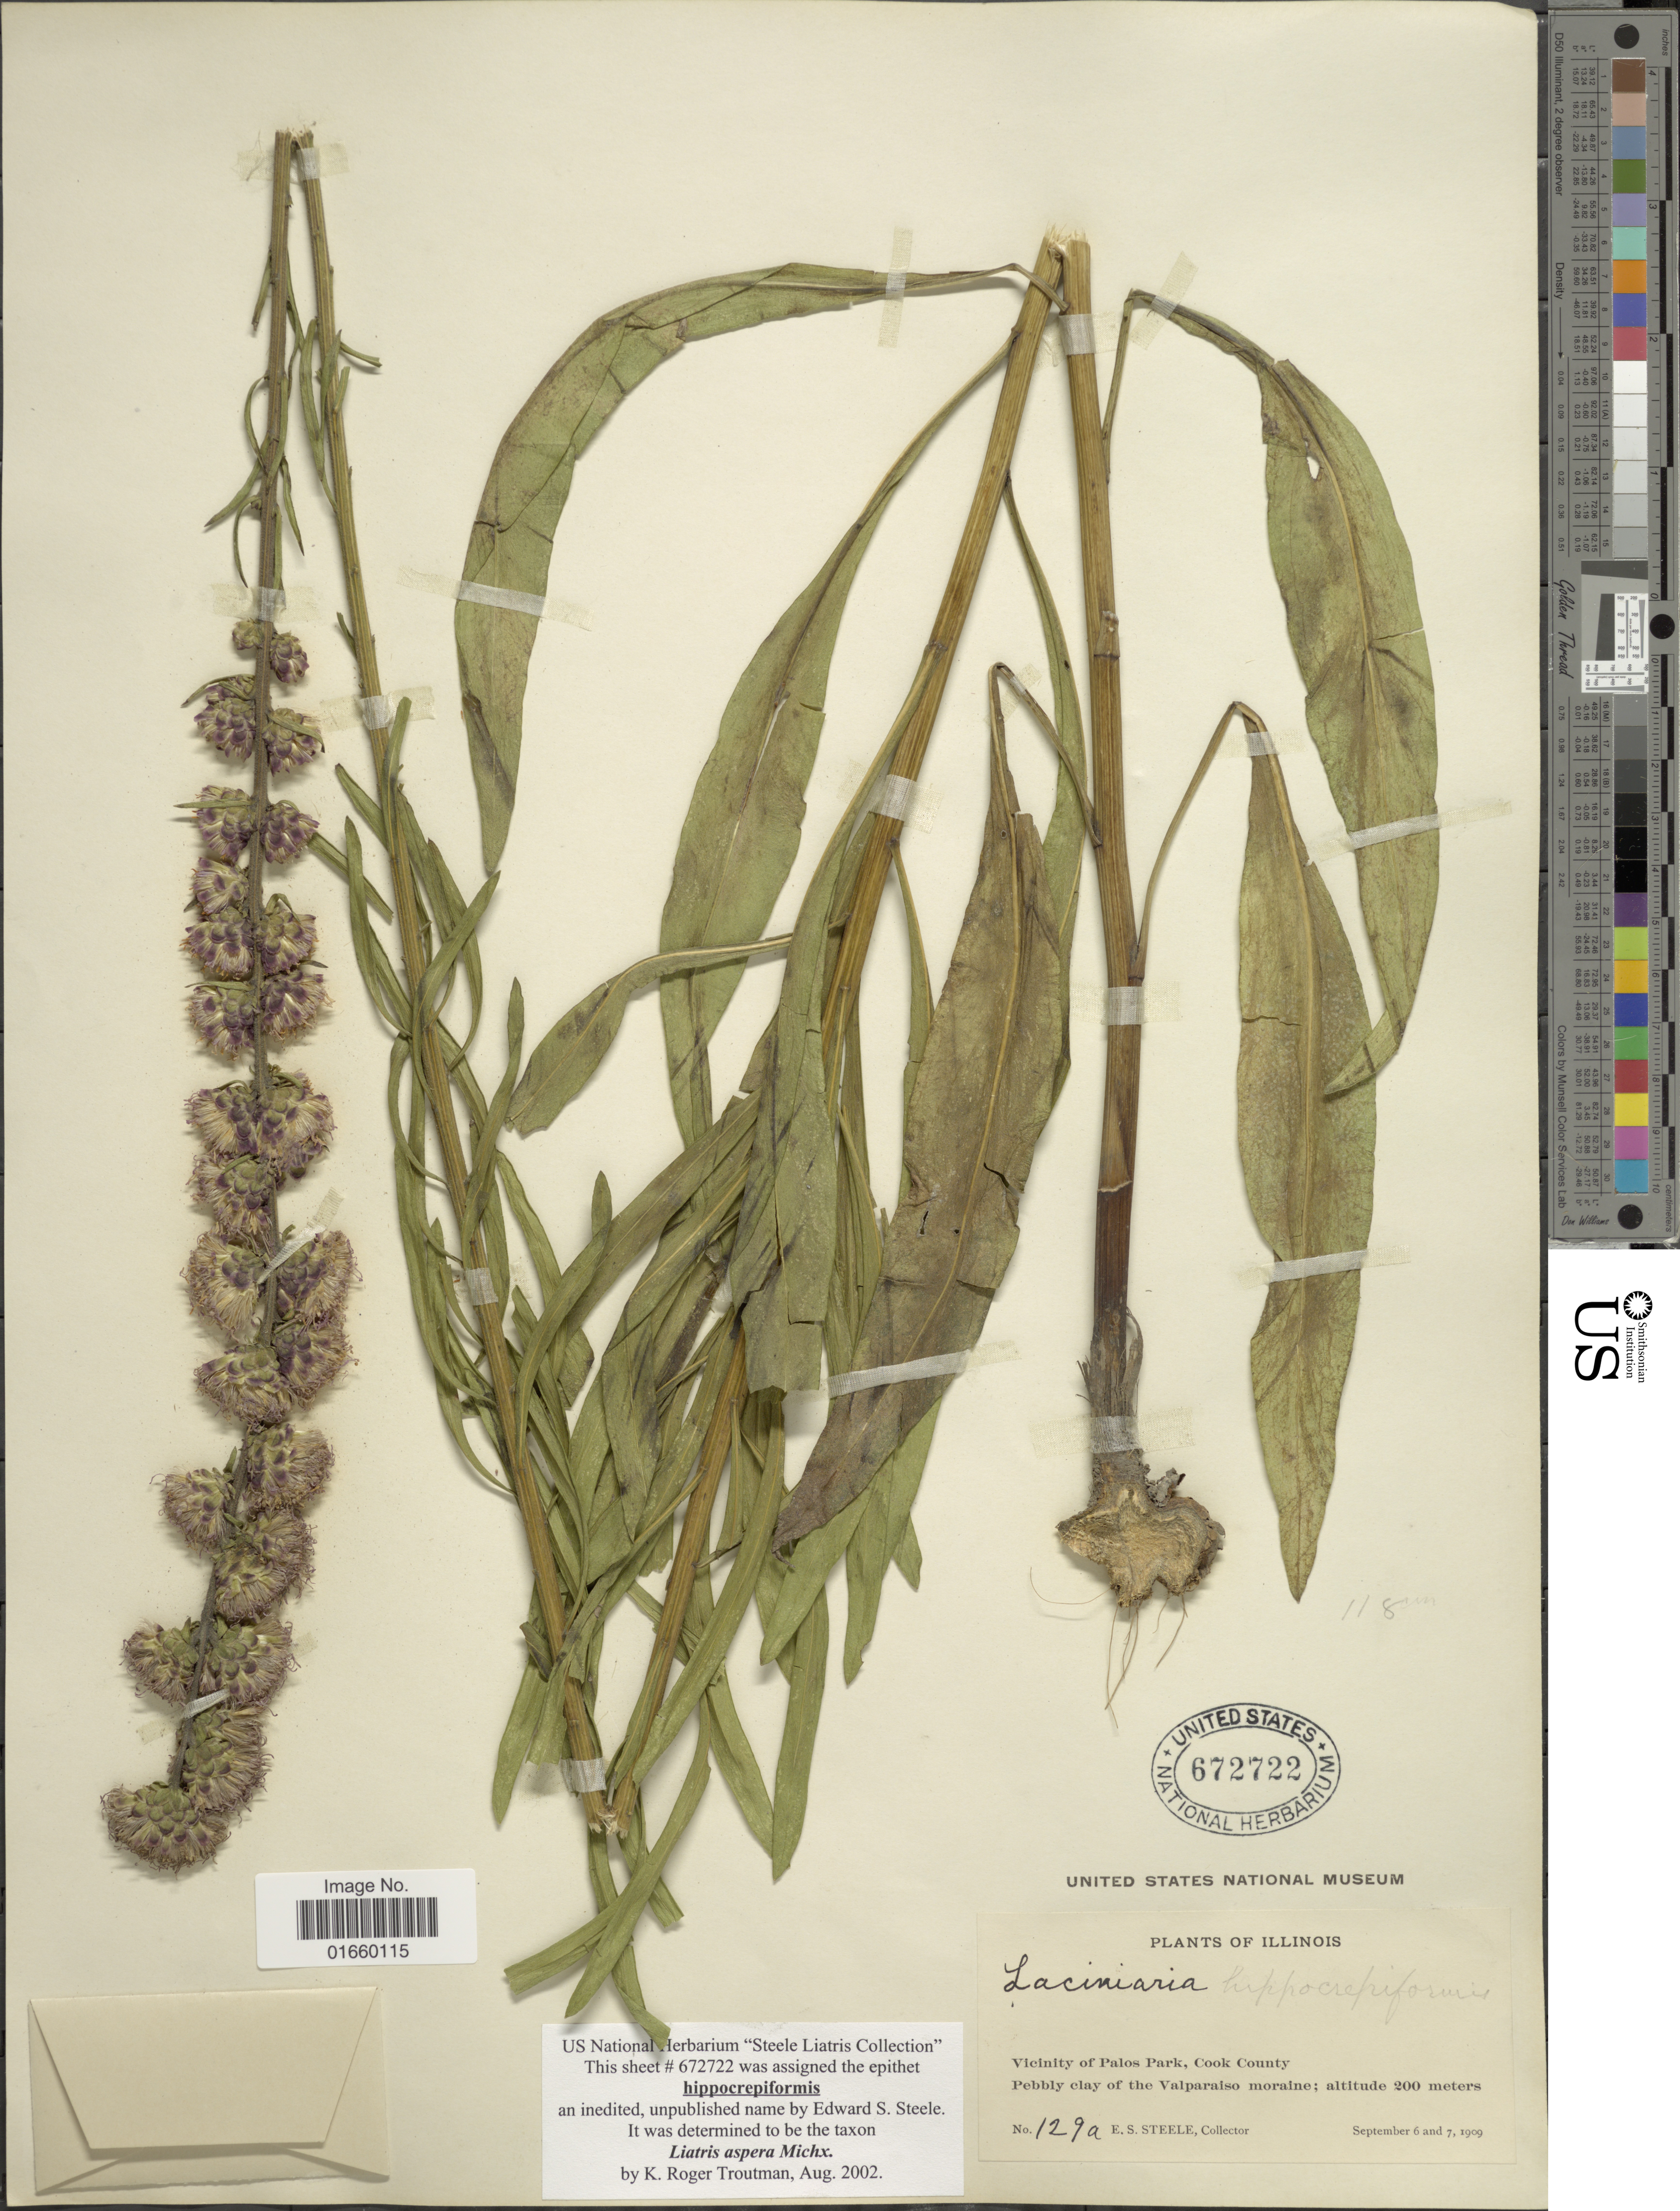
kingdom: Plantae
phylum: Tracheophyta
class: Magnoliopsida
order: Asterales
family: Asteraceae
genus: Liatris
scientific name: Liatris aspera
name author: Michx.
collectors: E. Steele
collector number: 129a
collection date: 1909-09-06/1909-09-07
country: United States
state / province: Illinois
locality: Vicinity of Palos Park, Cook County, Pebbly Clay of the Valparaiso moraine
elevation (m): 200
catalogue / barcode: US 672722